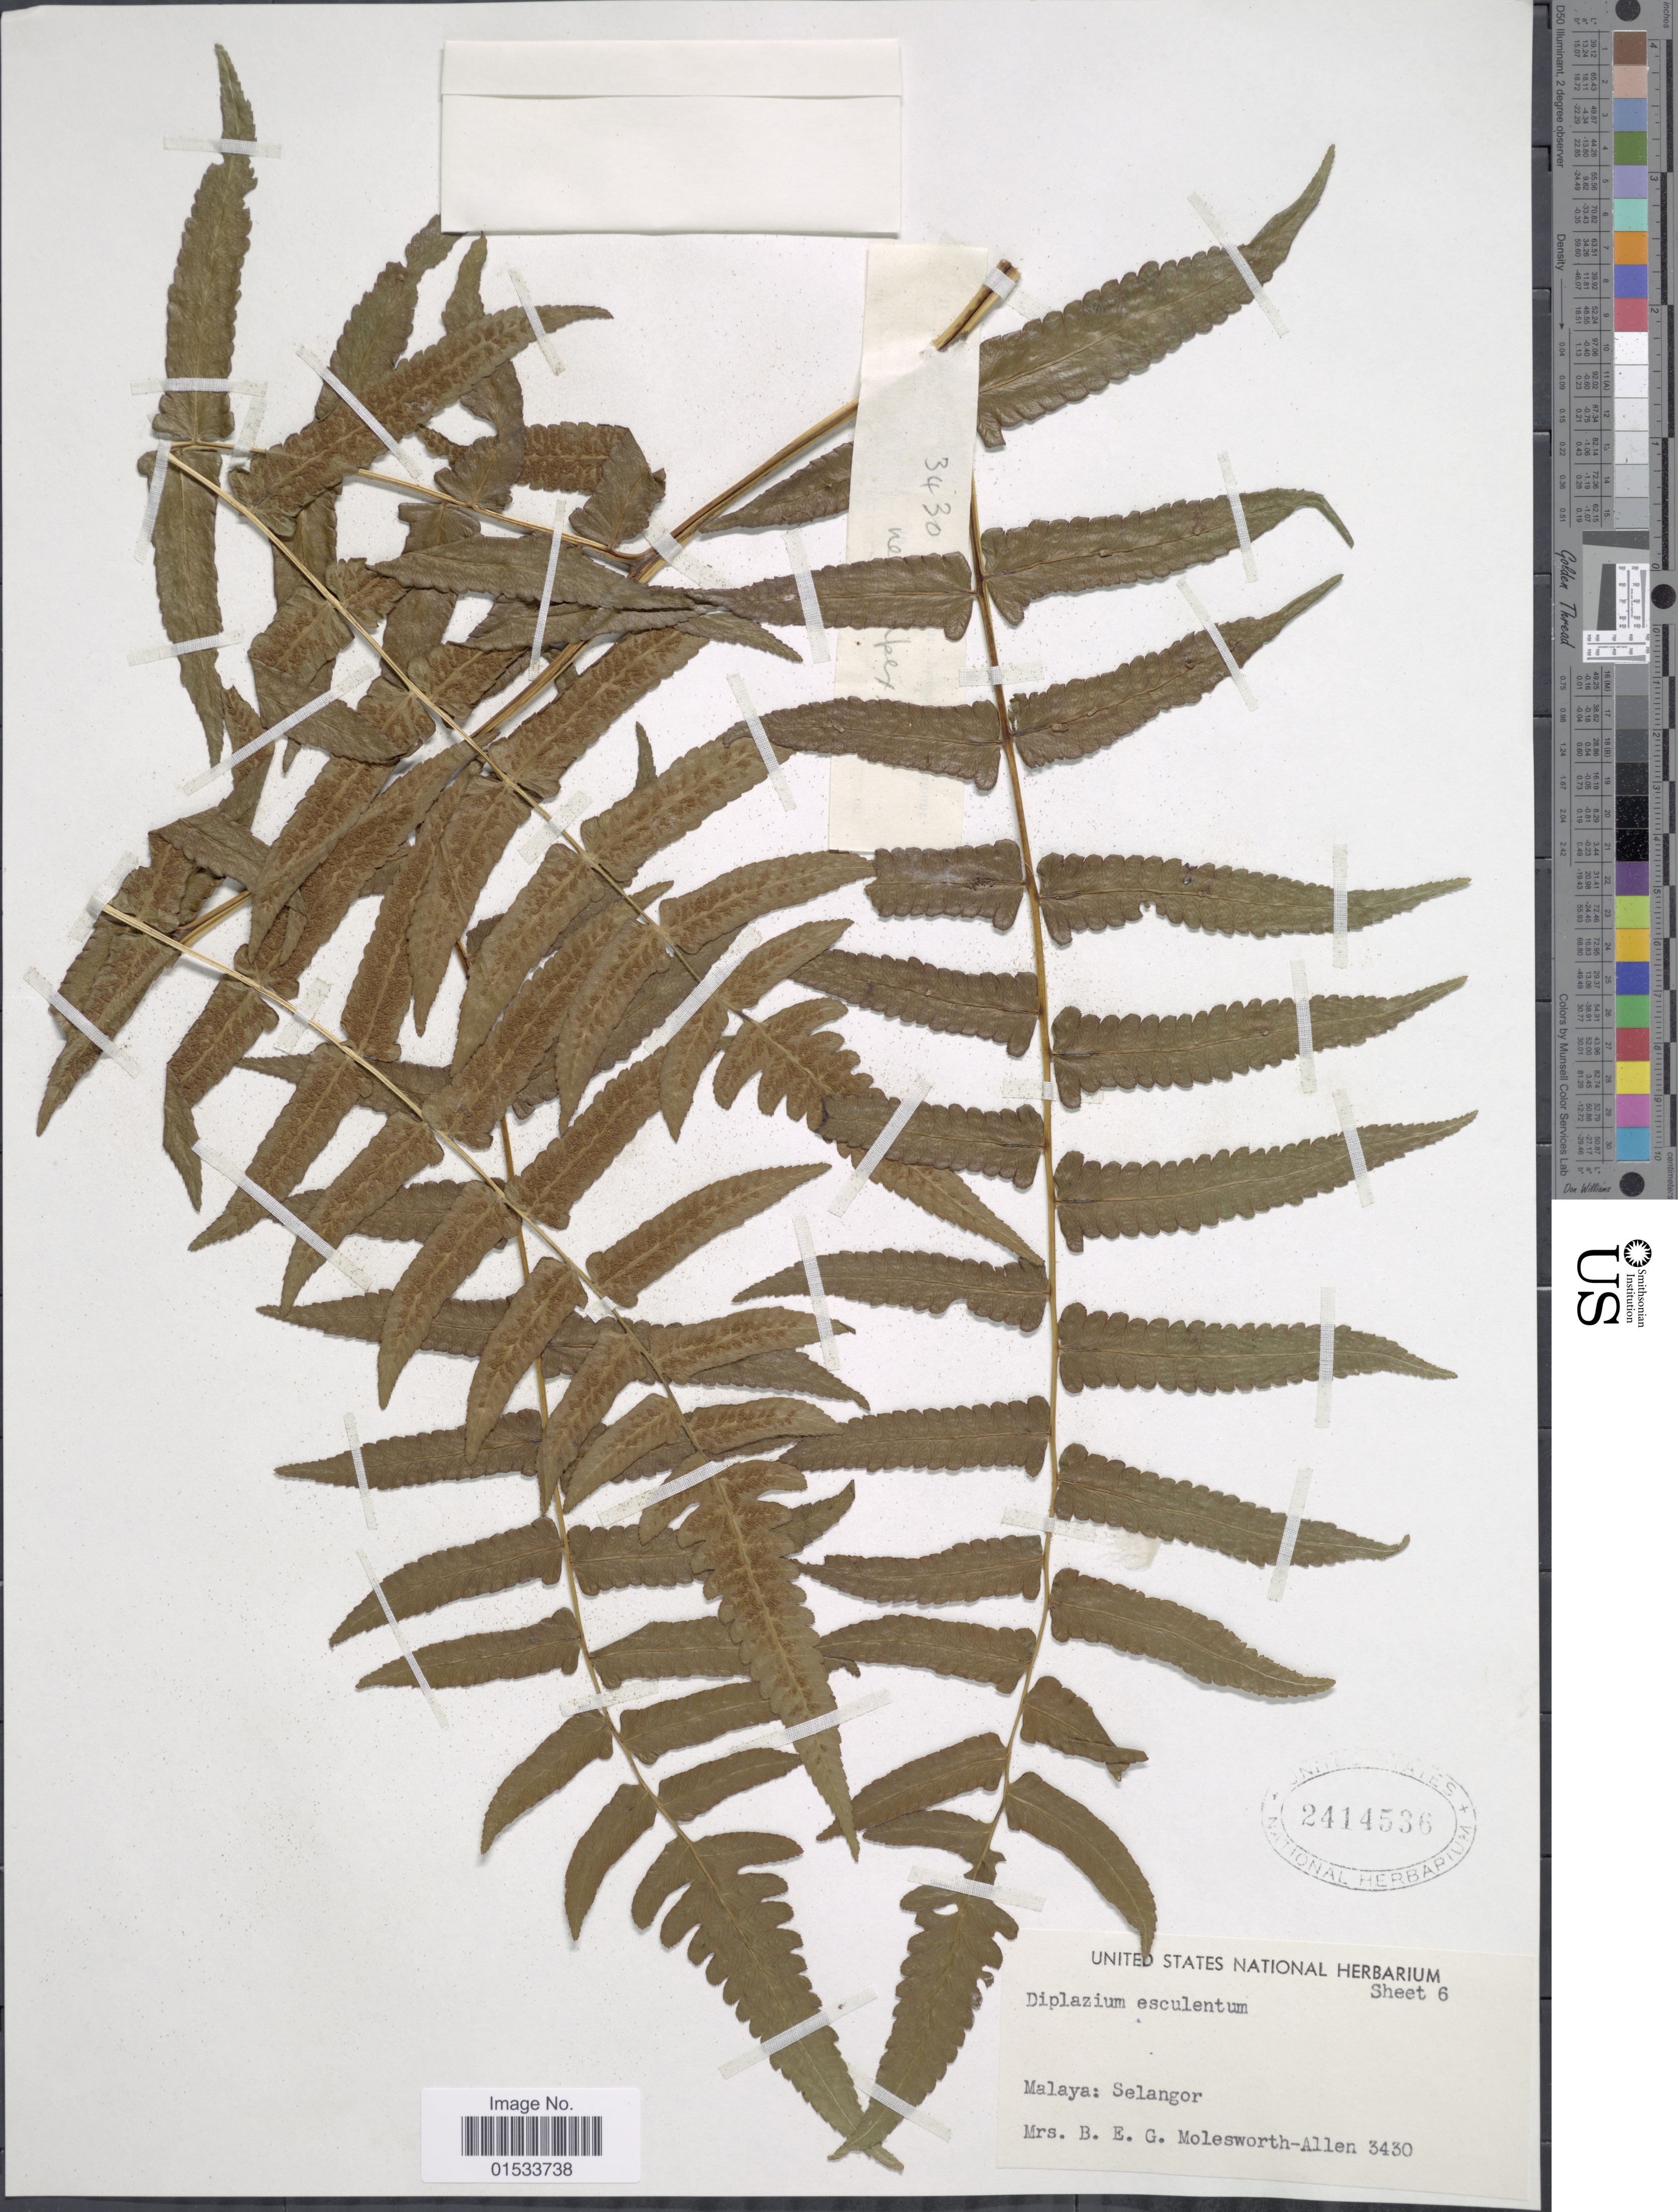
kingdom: Plantae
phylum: Tracheophyta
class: Polypodiopsida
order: Polypodiales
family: Athyriaceae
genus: Diplazium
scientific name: Diplazium esculentum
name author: (Retz.) Sw.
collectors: B. E. G. Molesworth-Allen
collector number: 3430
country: Malaysia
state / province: Selangor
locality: Malaya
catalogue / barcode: US 2414536